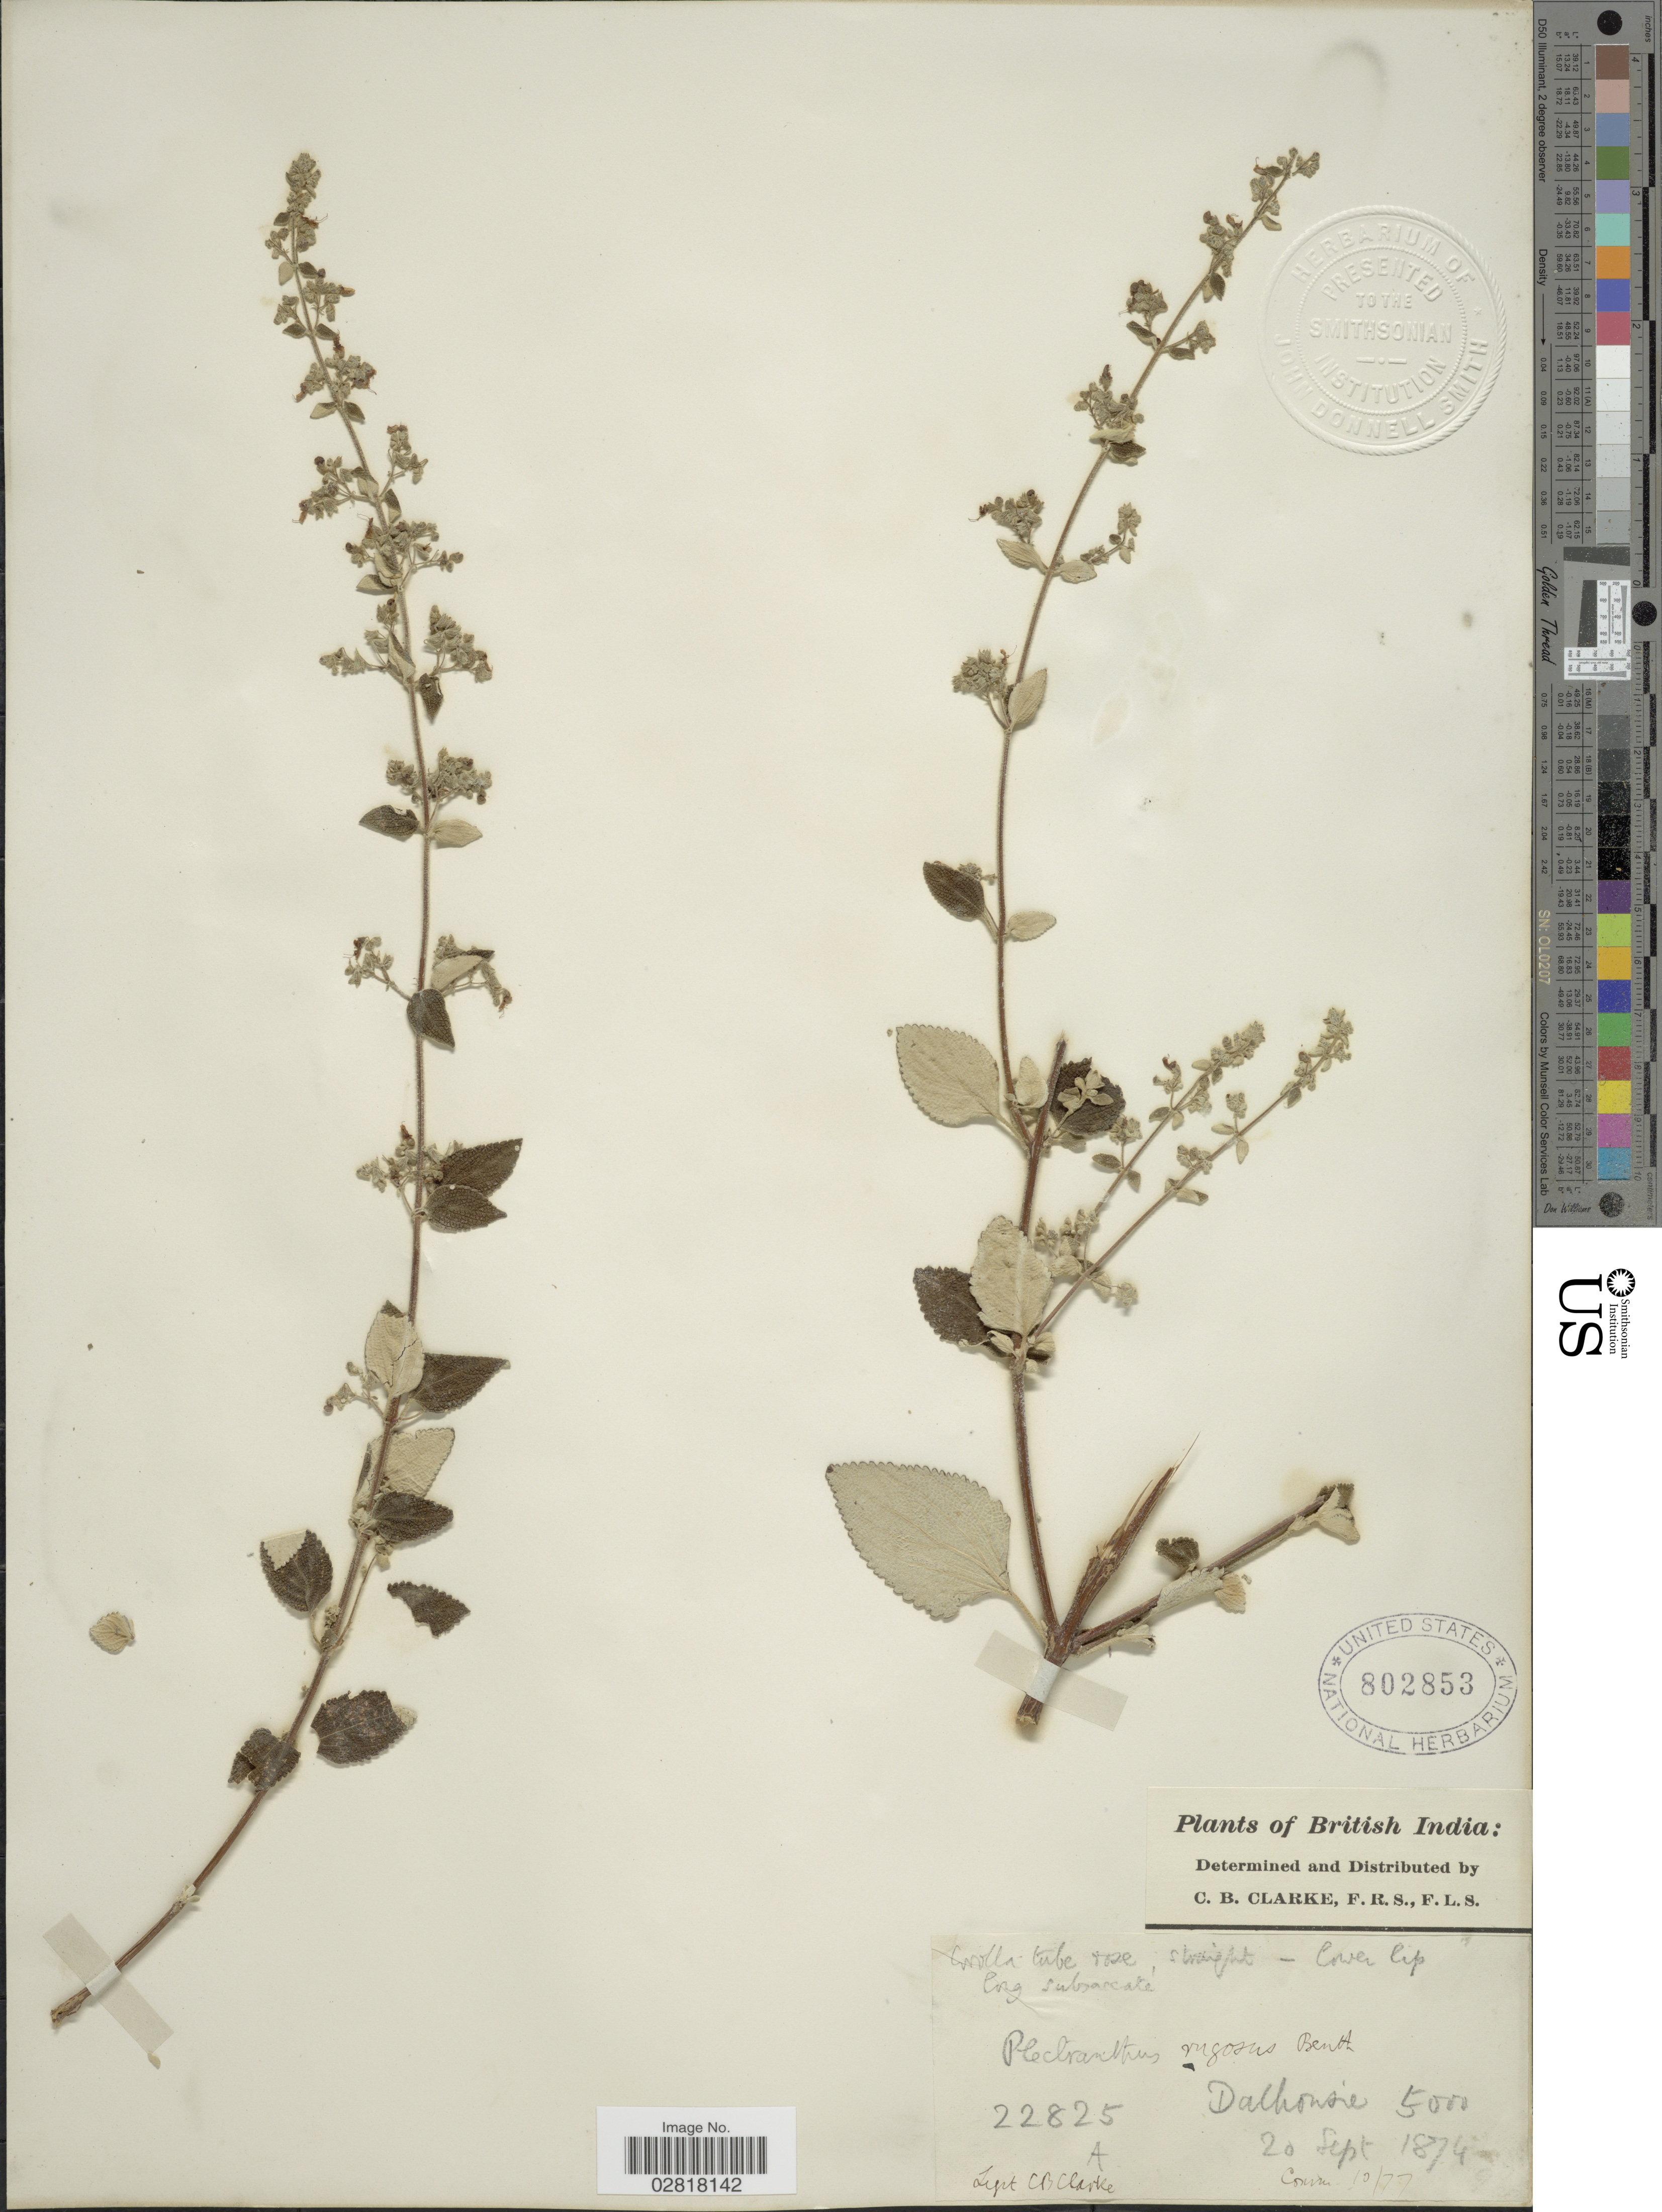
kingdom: Plantae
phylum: Tracheophyta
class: Magnoliopsida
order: Lamiales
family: Lamiaceae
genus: Plectranthus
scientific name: Plectranthus rugosus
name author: Wall. ex Benth.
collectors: C. B. Clarke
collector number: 22825A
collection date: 1874-09-20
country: India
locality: British India, Dalhousie.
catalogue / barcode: US 802853